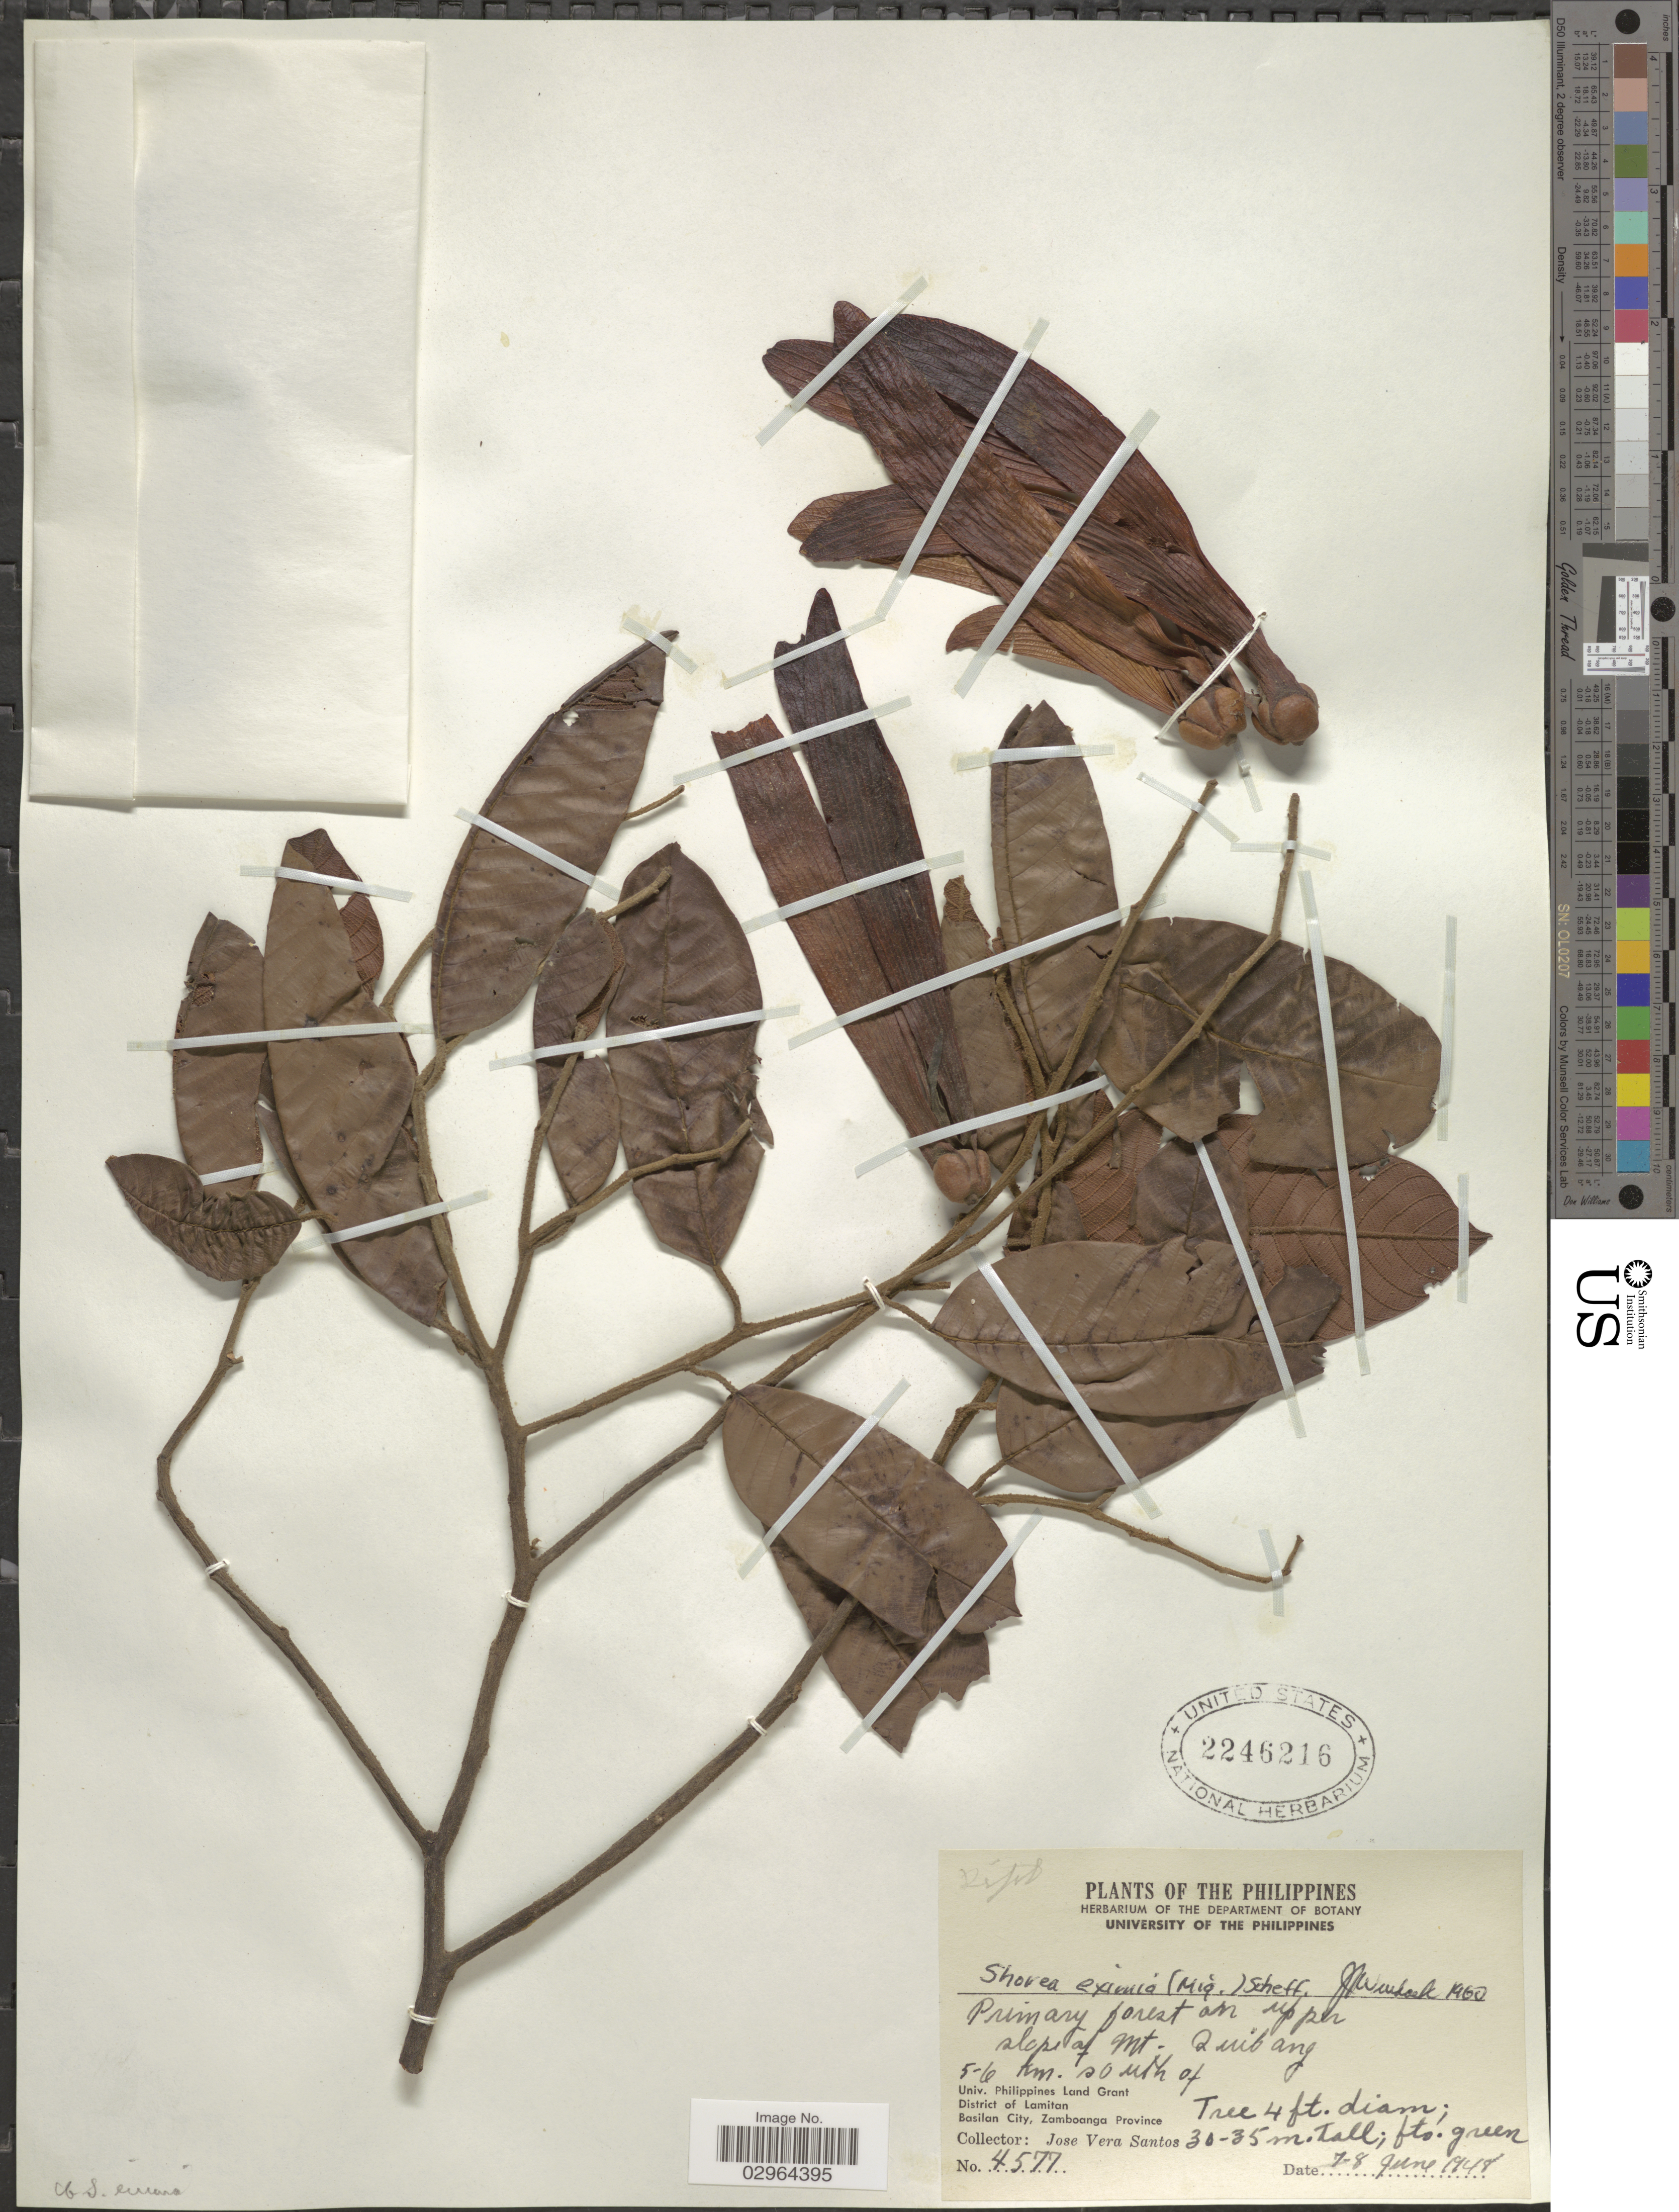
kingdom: Plantae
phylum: Tracheophyta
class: Magnoliopsida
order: Malvales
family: Dipterocarpaceae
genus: Rubroshorea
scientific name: Rubroshorea almon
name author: (Foxw.) P.S. Ashton & J. Heck.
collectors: J. Vera Santos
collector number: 4577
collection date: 1948-06-07/1948-06-08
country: Philippines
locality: Primary forest on upper slope of Mt. Quibang, 5-6 km. south of Univ. Philippines Land Grant, District of Lamitan, Basilan City, Zamboanga Province.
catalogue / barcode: US 2246216